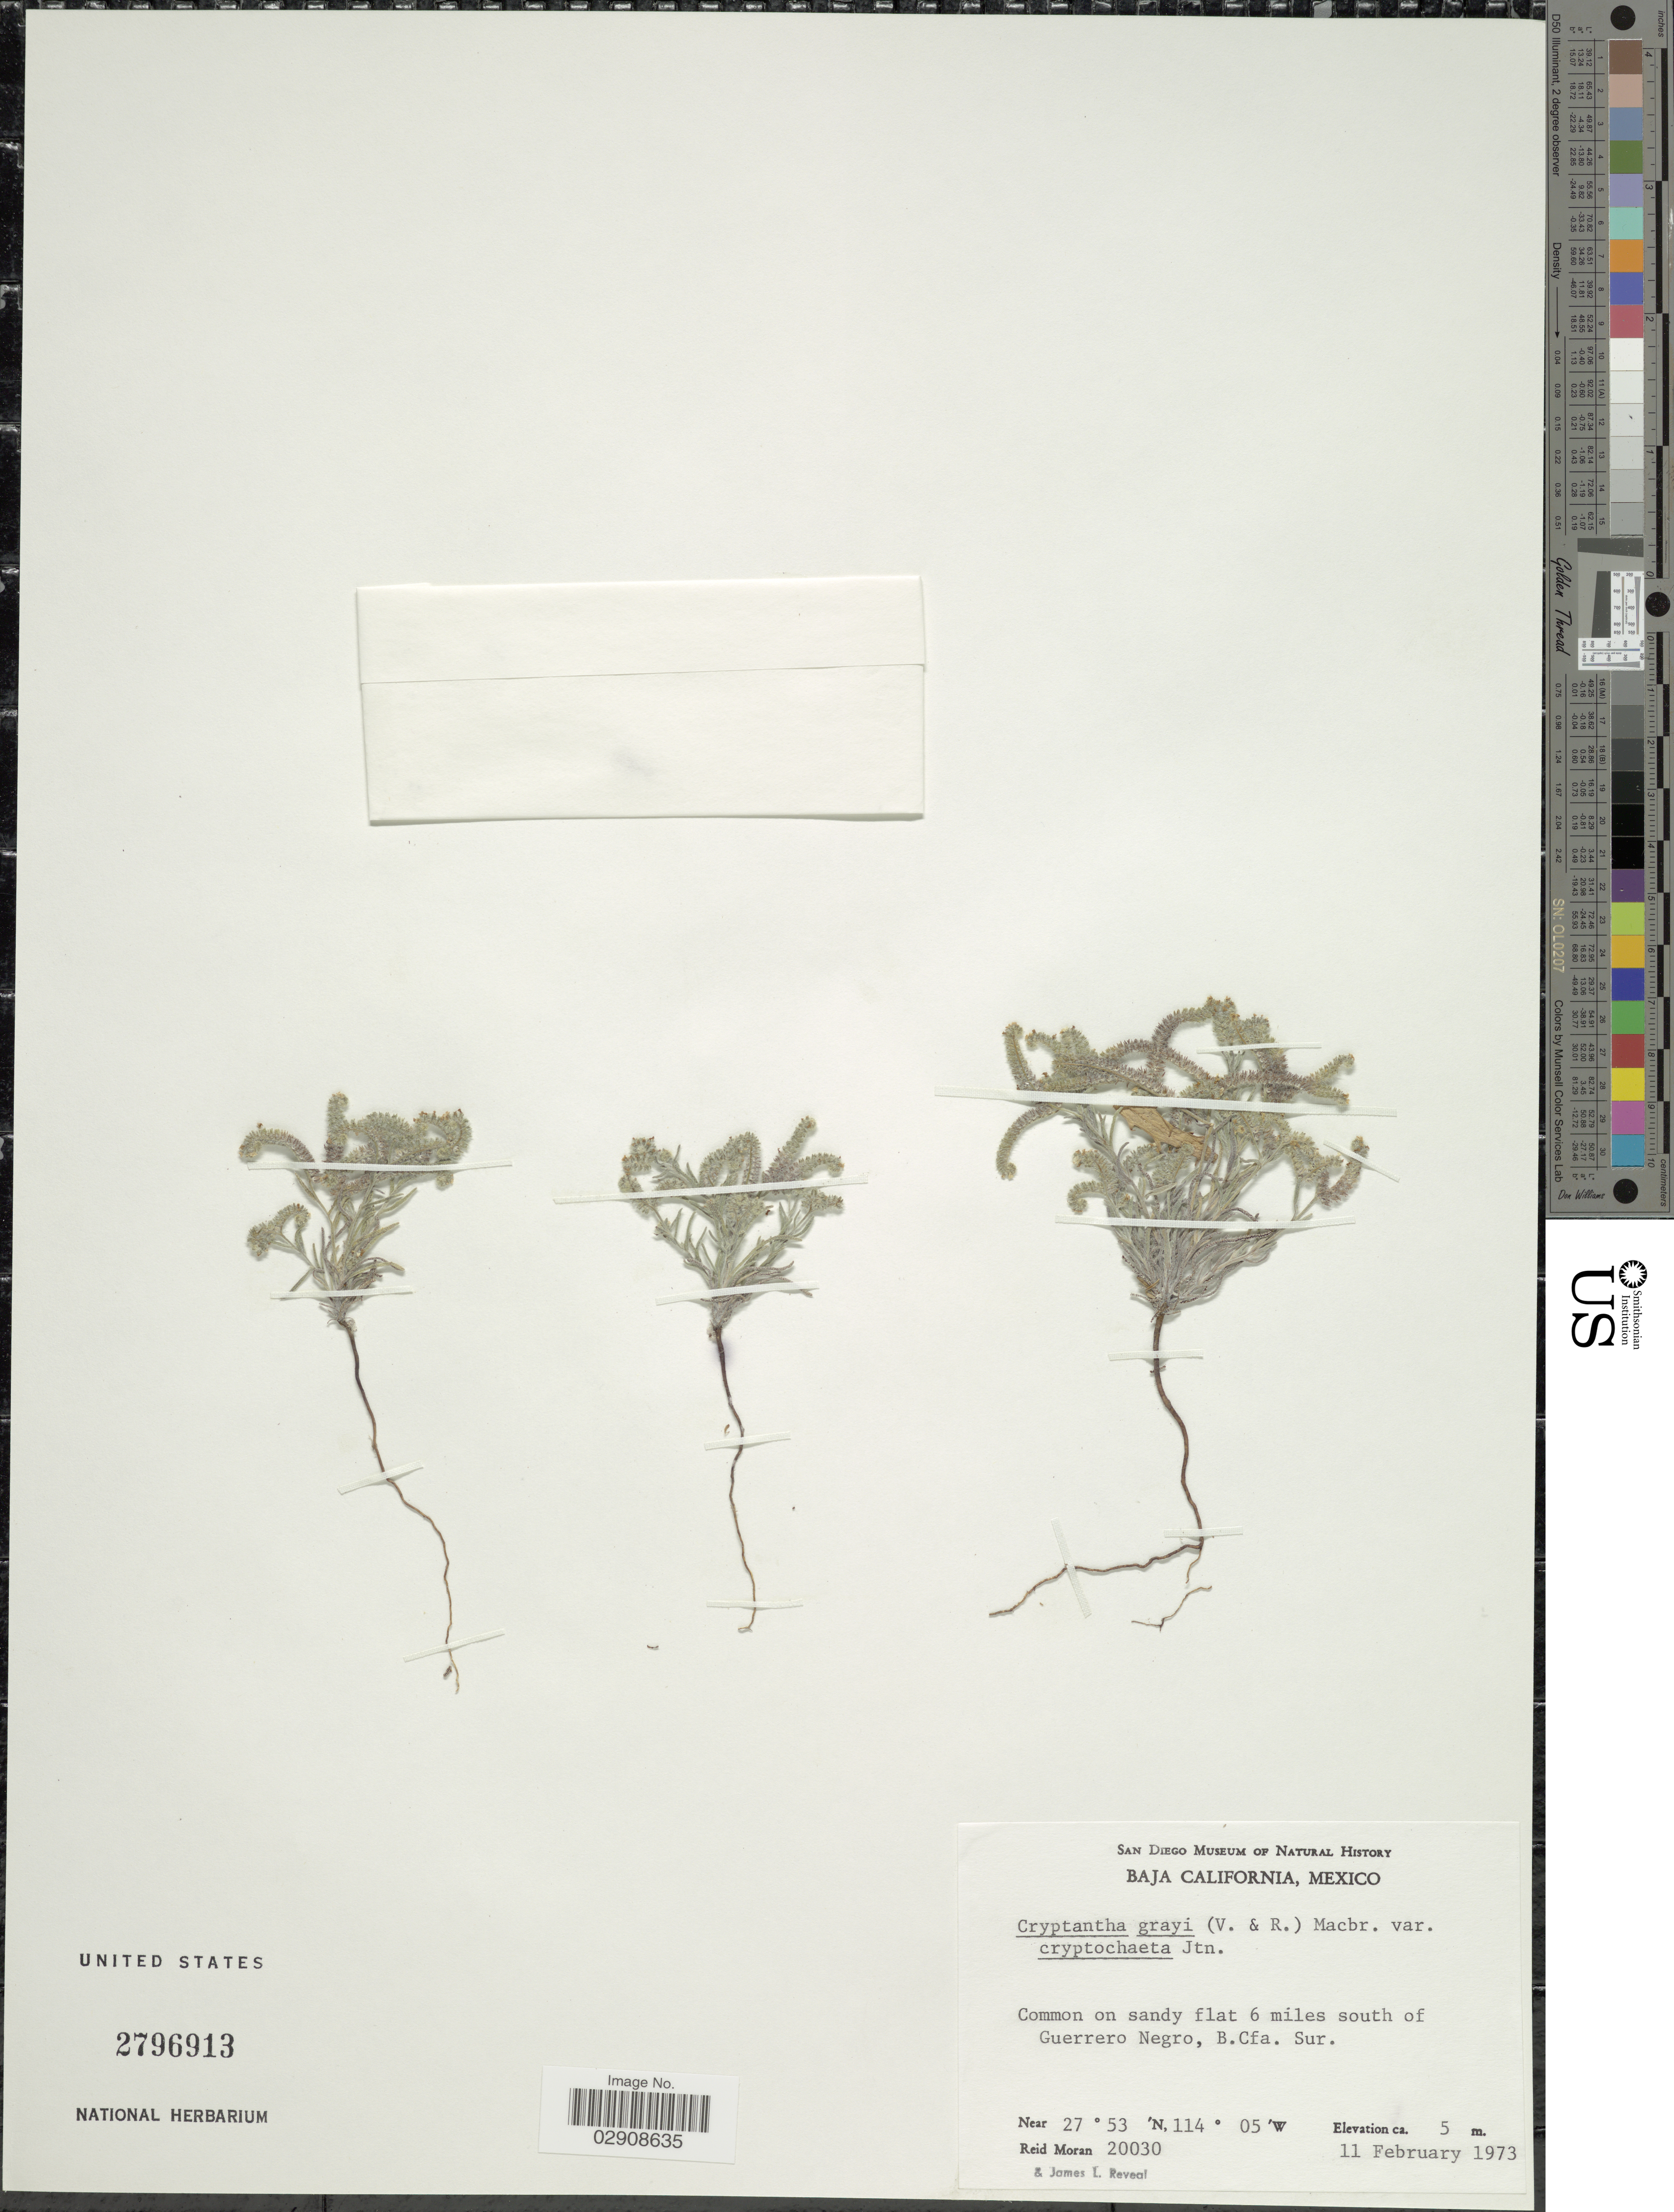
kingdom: Plantae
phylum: Tracheophyta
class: Magnoliopsida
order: Boraginales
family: Boraginaceae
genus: Cryptantha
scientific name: Cryptantha grayi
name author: (Vasey &) J.F. Macbr.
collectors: R. Moran & J. L. Reveal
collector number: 20030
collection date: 1973-02-11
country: Mexico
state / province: Baja California Sur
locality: Common on sandy flat 6 miles south of Guerrero Negro, B.Cfa. Sur.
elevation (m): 5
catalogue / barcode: US 2796913